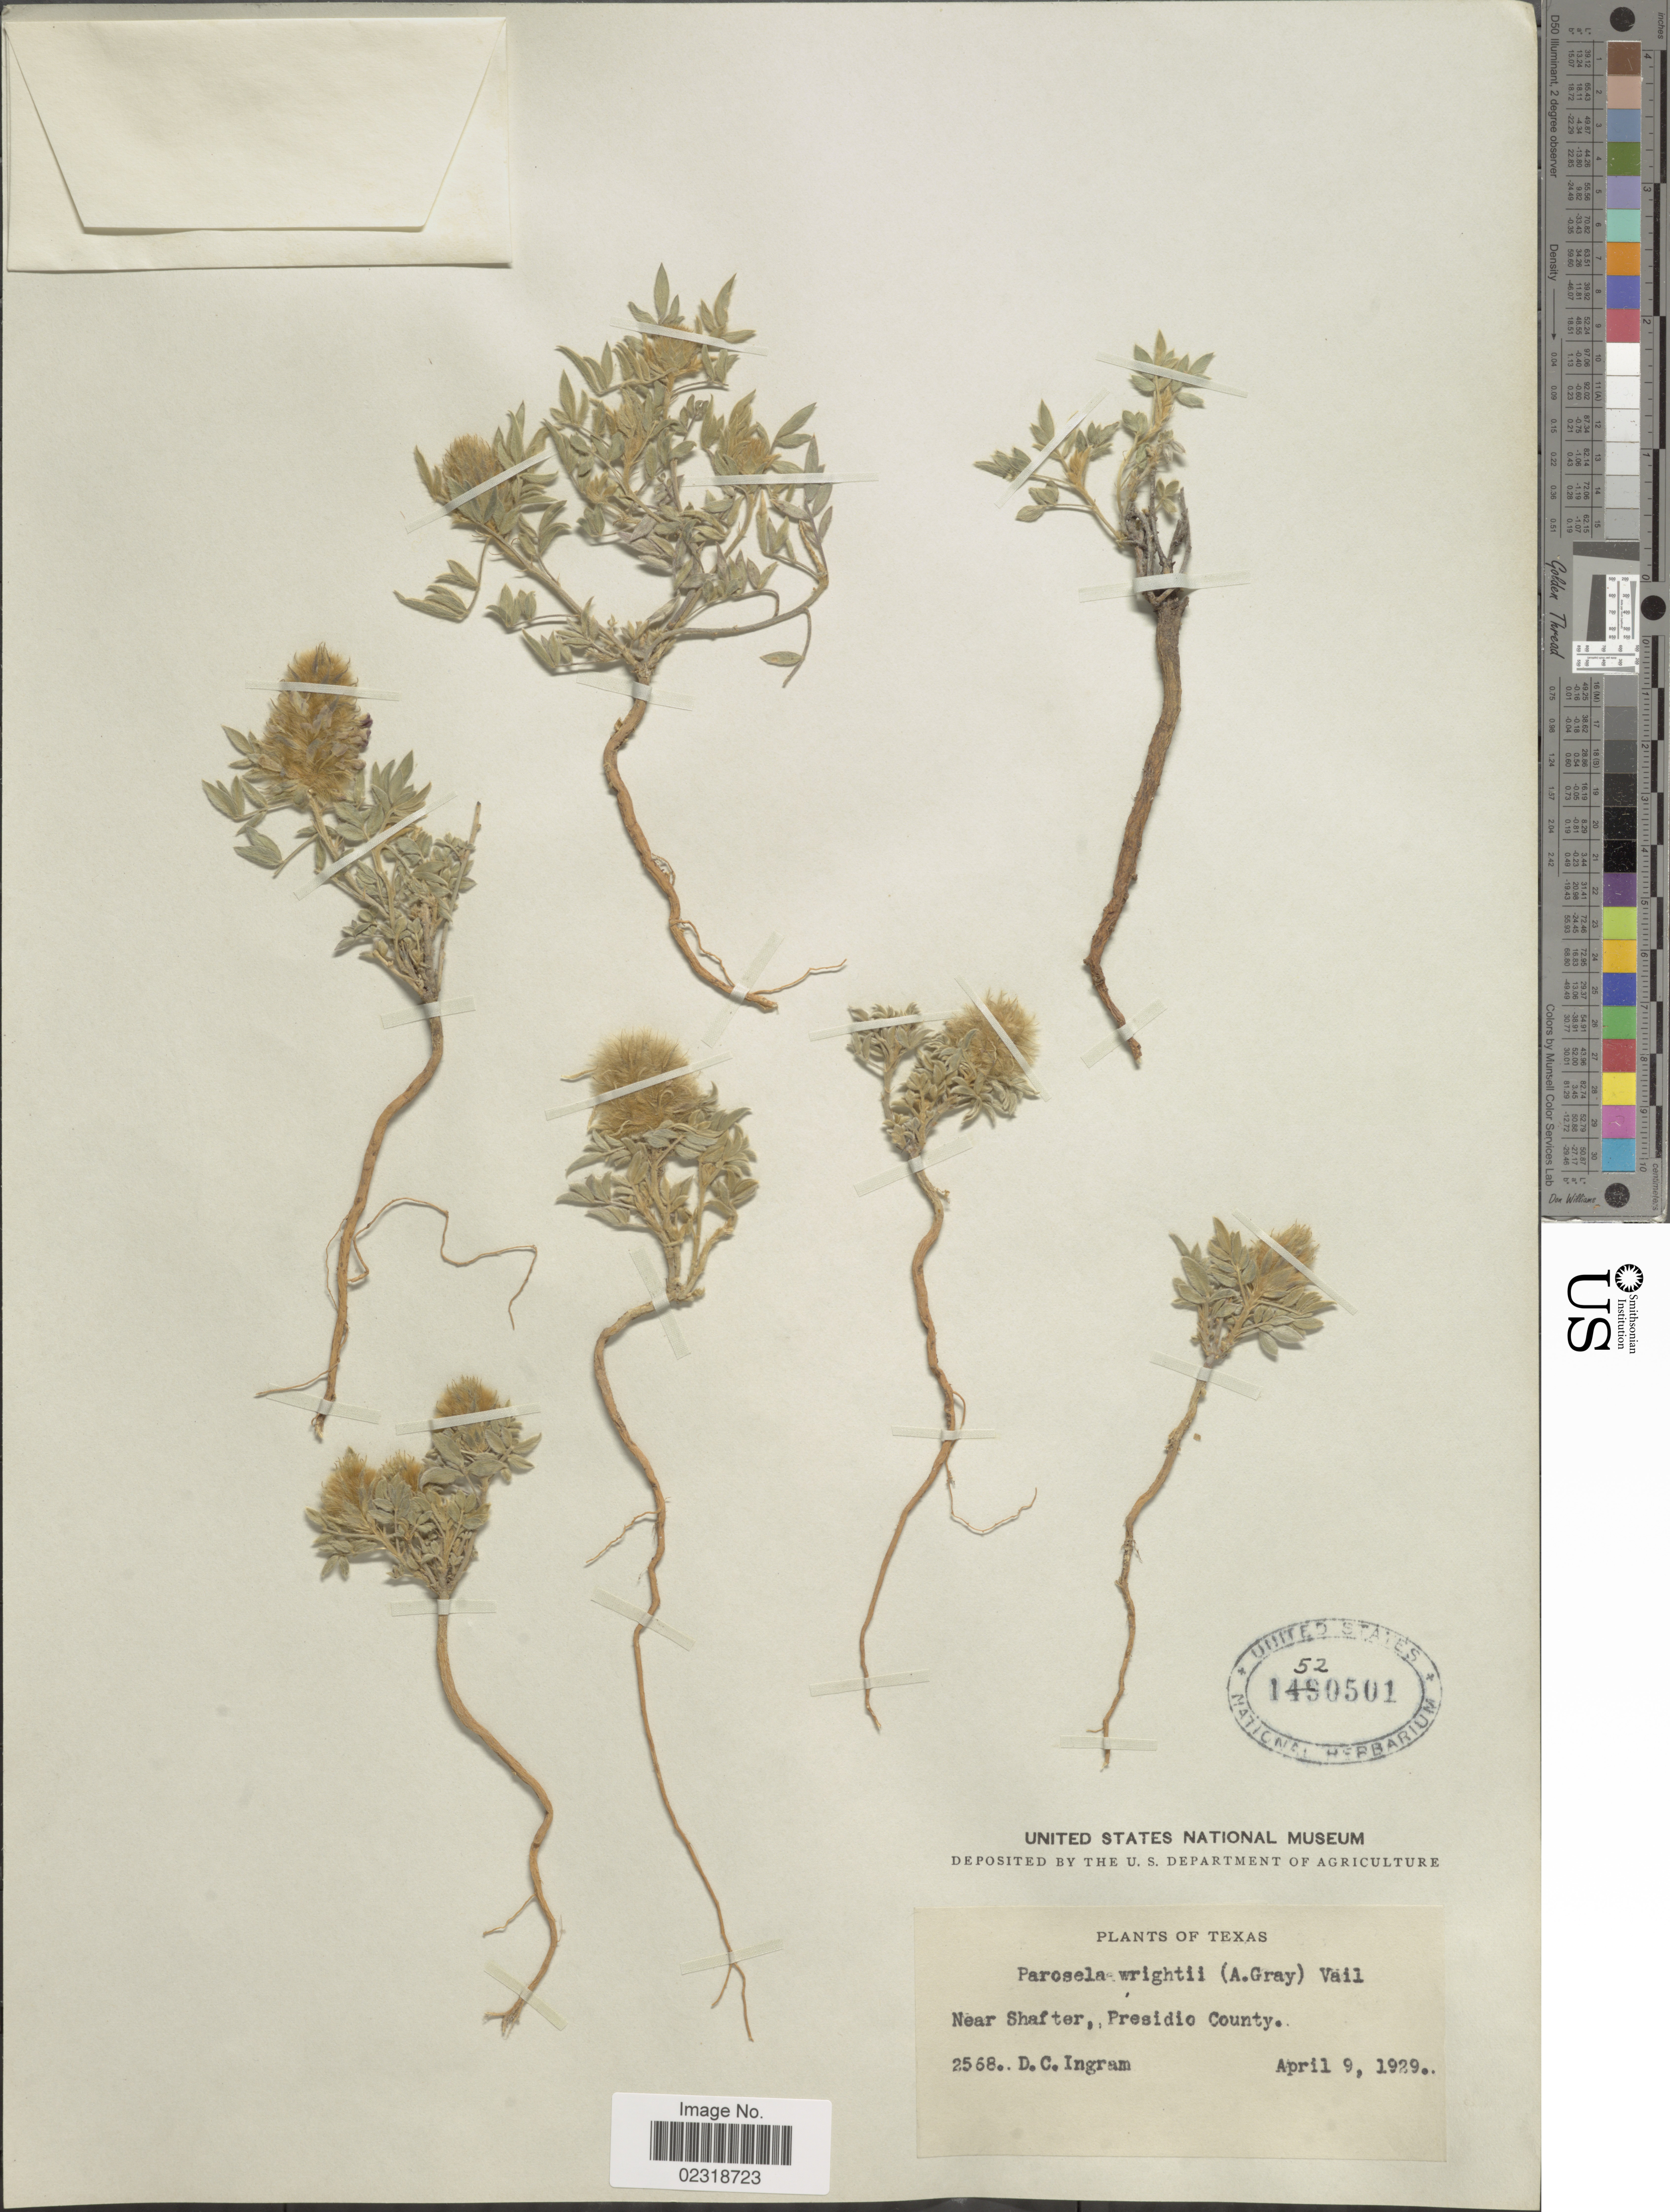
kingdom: Plantae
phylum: Tracheophyta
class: Magnoliopsida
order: Fabales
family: Fabaceae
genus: Dalea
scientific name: Dalea wrightii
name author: A. Gray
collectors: D. C. Ingram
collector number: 2568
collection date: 1929-04-09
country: United States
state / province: Texas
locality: Near Shafter, Presidio County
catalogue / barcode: US 1520501